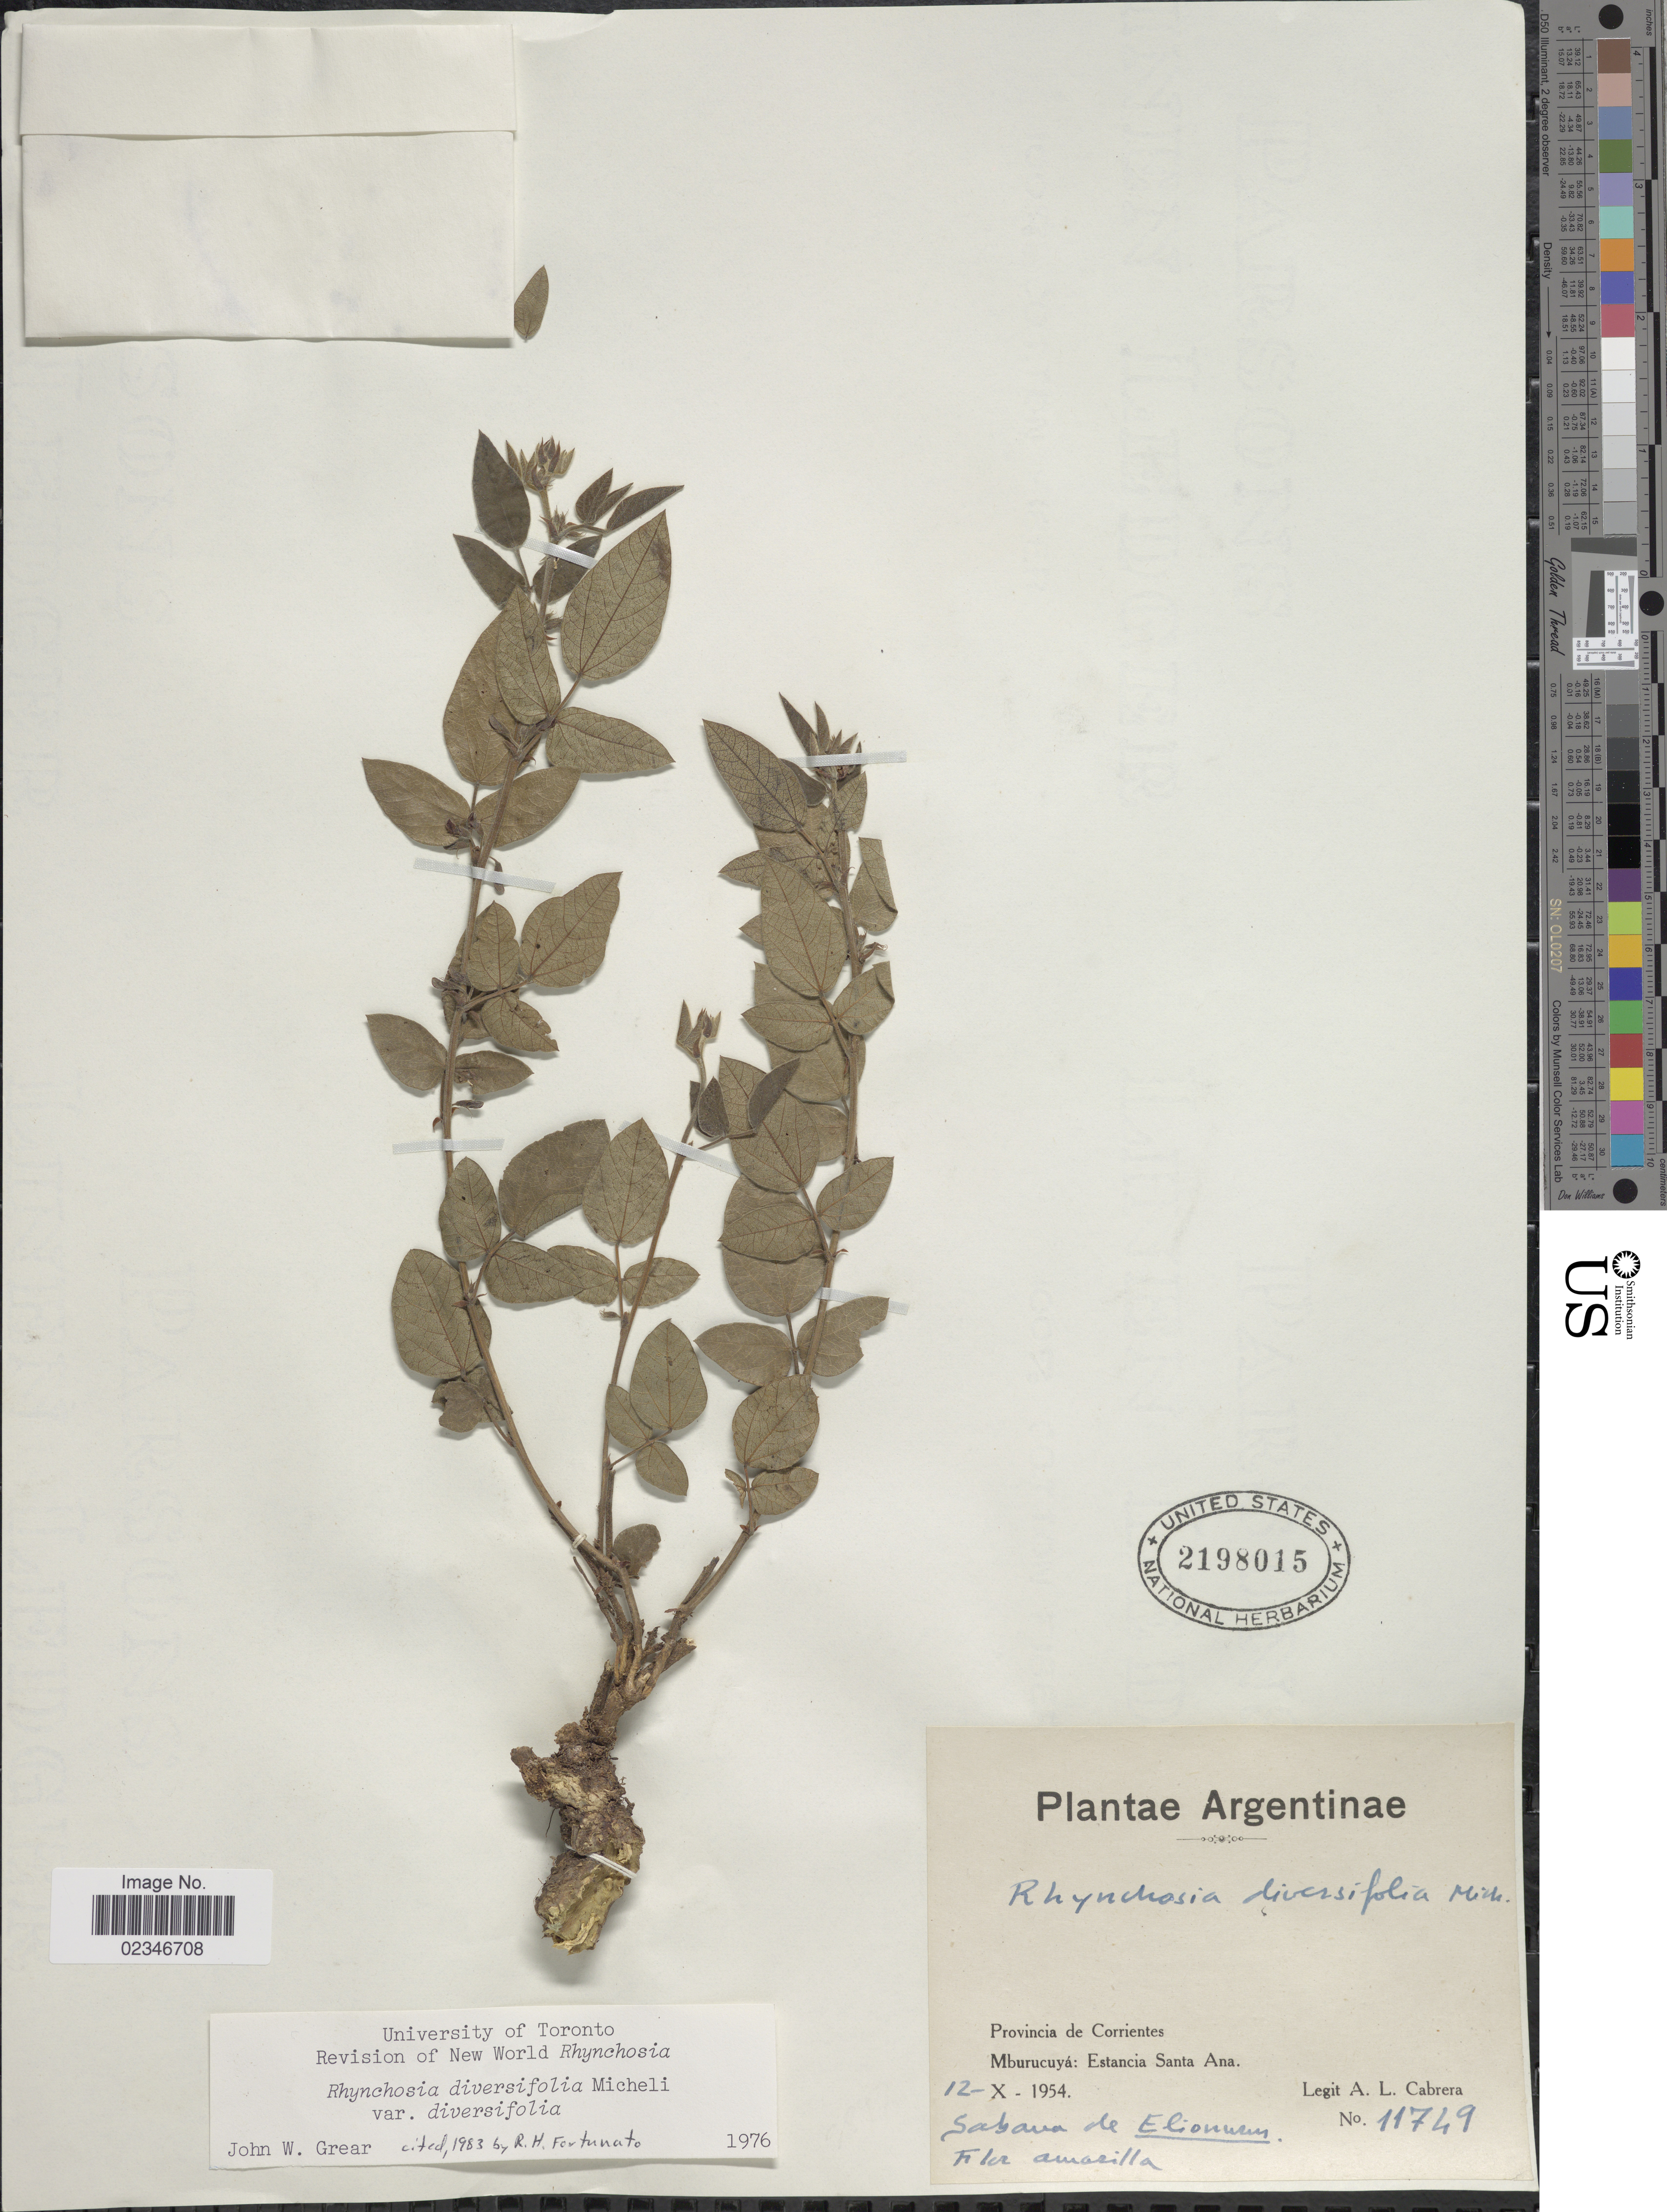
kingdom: Plantae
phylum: Tracheophyta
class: Magnoliopsida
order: Fabales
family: Fabaceae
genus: Rhynchosia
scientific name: Rhynchosia diversifolia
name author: Micheli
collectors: A. L. Cabrera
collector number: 11749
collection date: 1954-10-12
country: Argentina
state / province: Corrientes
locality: Provincia de Corrientes, Mburucuya: Estancia Santa Ana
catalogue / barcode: US 2198015